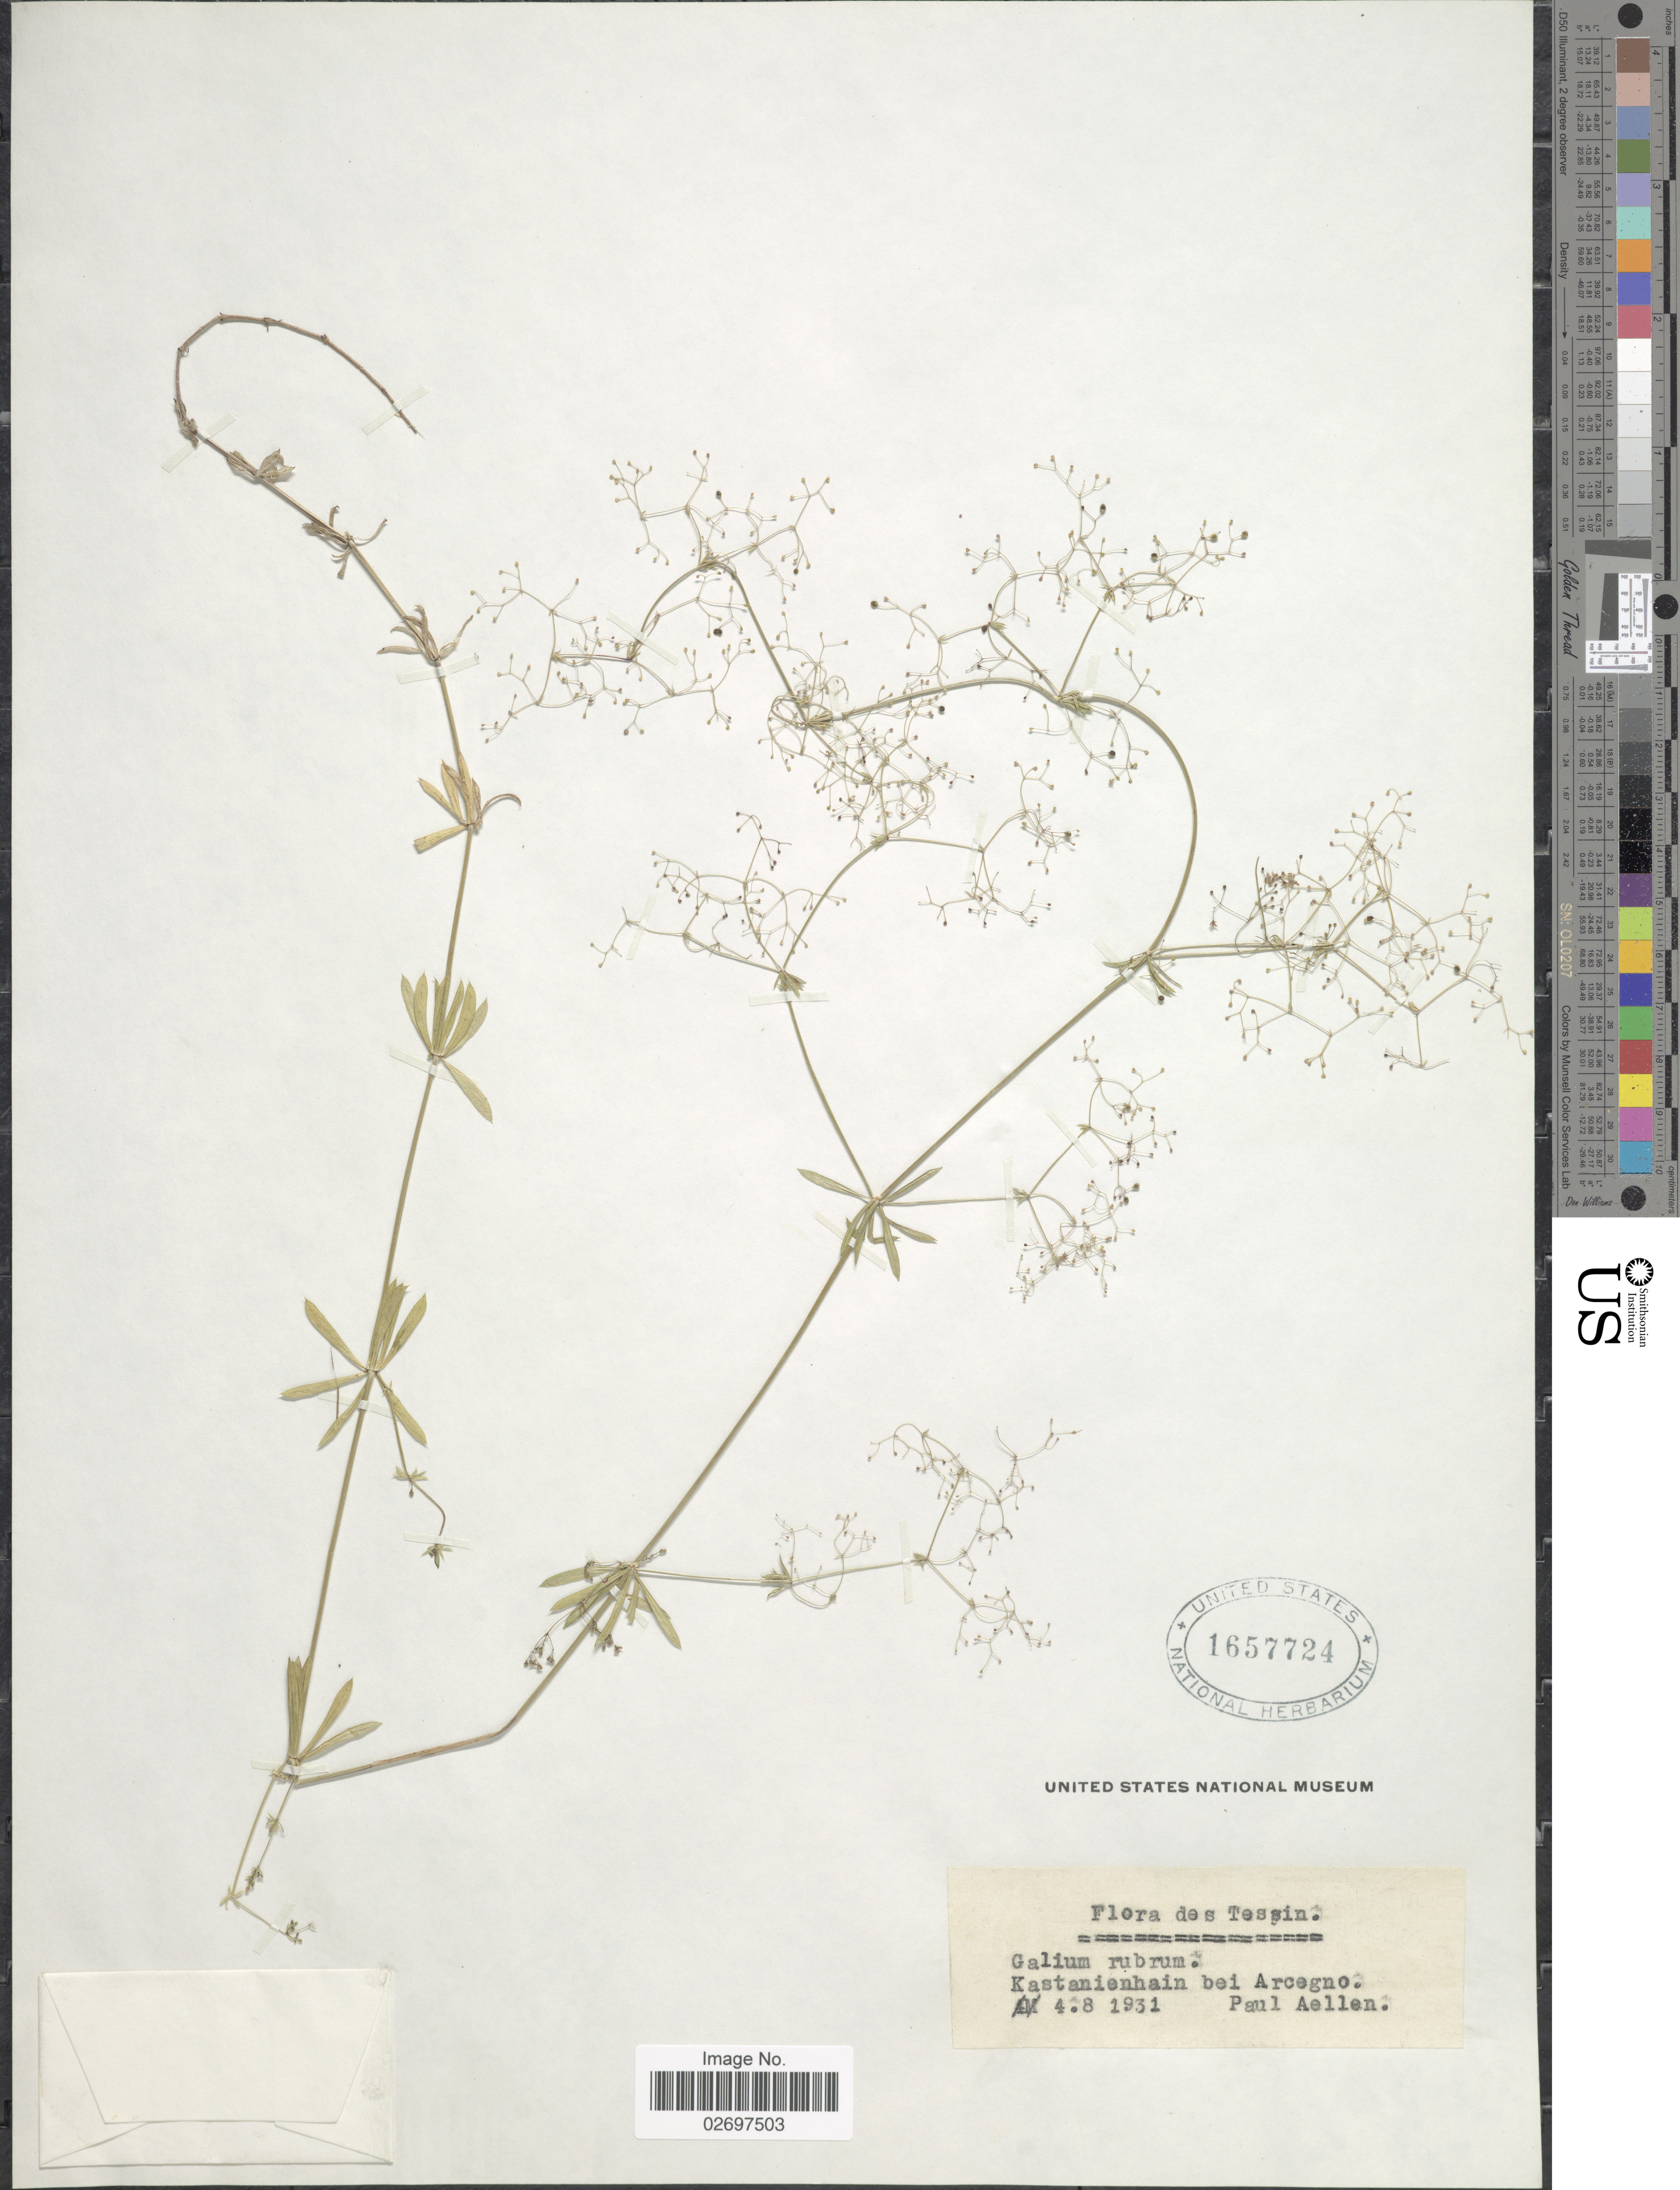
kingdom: Plantae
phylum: Tracheophyta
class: Magnoliopsida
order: Gentianales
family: Rubiaceae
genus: Galium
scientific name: Galium rubrum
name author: L.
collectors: P. Aellen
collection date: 1931-08-04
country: Switzerland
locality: Tessin. Kastanienhain bei Arcegno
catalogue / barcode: US 1657724